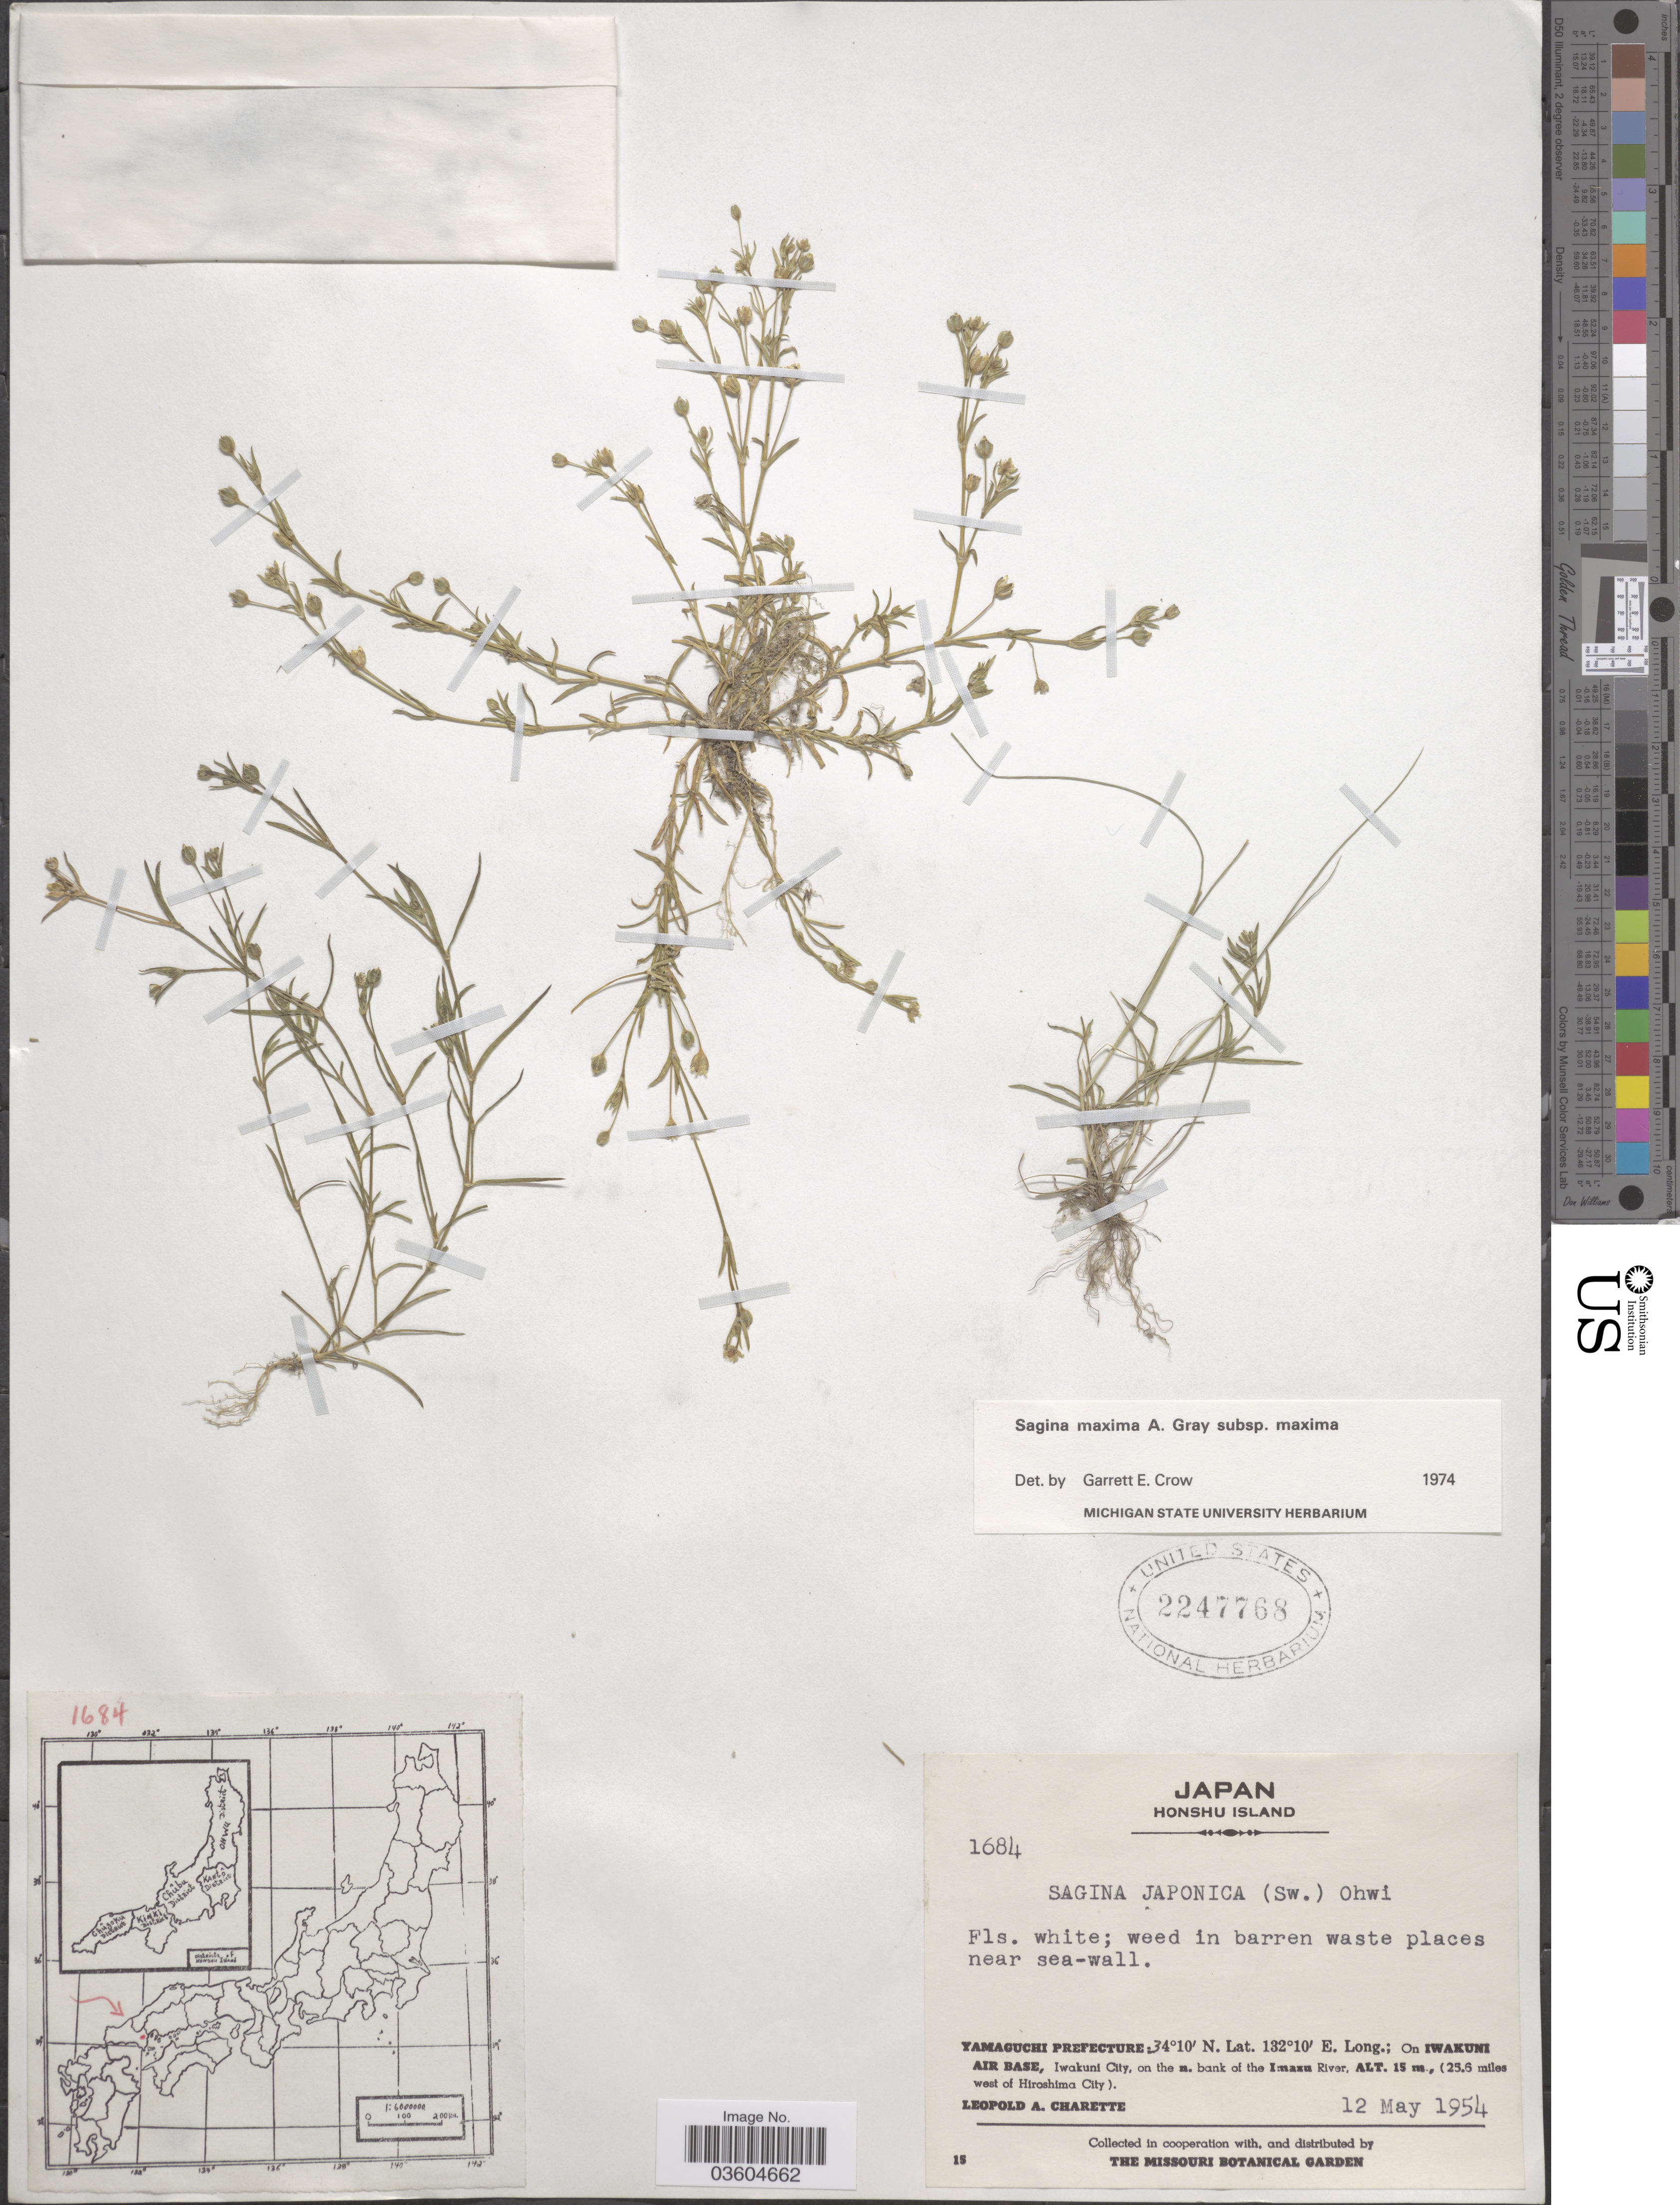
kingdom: Plantae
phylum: Tracheophyta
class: Magnoliopsida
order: Caryophyllales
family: Caryophyllaceae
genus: Sagina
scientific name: Sagina maxima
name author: A. Gray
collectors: L. A. Charette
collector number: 1684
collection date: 1954-05-12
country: Japan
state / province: Yamaguti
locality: Honshu Island. Yamaguchi Prefecture. On Iwakuni Air Base, Iwakuni City, on the n. bank of the Imazu River. (25.6 miles west of Hiroshima City).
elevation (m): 15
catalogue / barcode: US 2247768